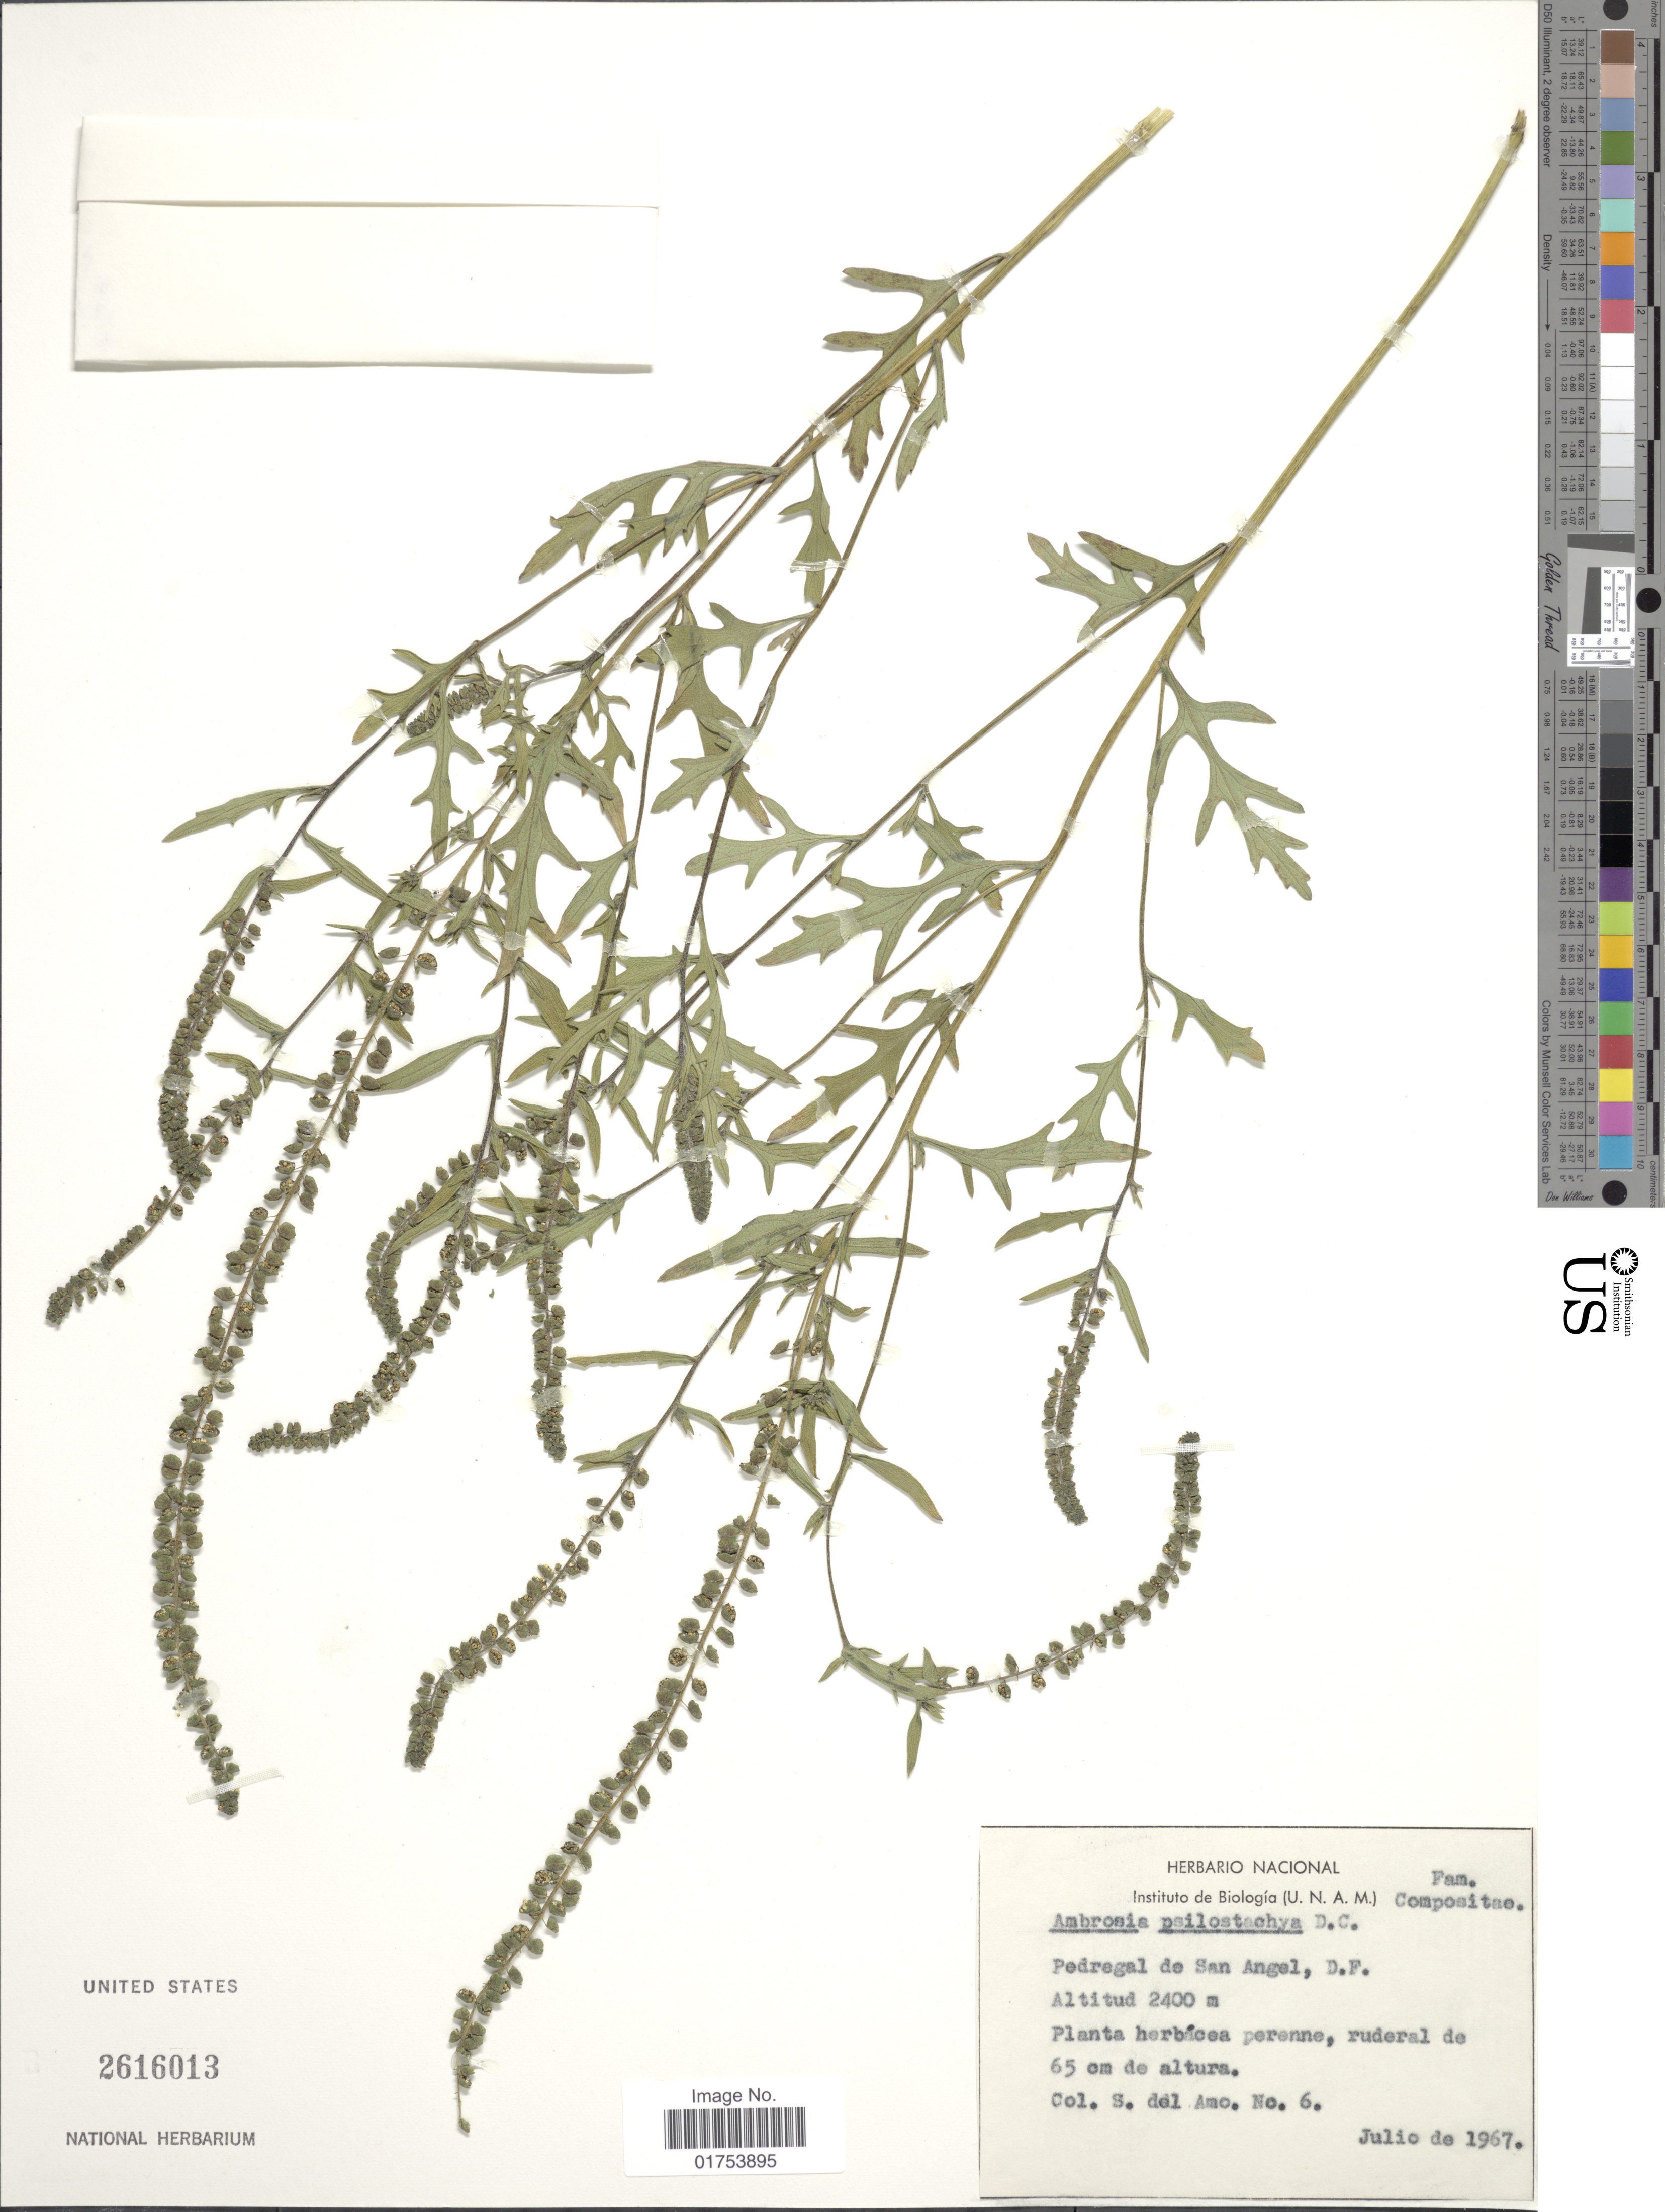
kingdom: Plantae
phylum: Tracheophyta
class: Magnoliopsida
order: Asterales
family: Asteraceae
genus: Ambrosia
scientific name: Ambrosia psilostachya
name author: DC.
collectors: S. Amo.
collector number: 6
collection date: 1967-07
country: Mexico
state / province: Distrito Federal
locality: Pedregal de San Angel, D.F.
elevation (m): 2400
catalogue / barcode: US 2616013